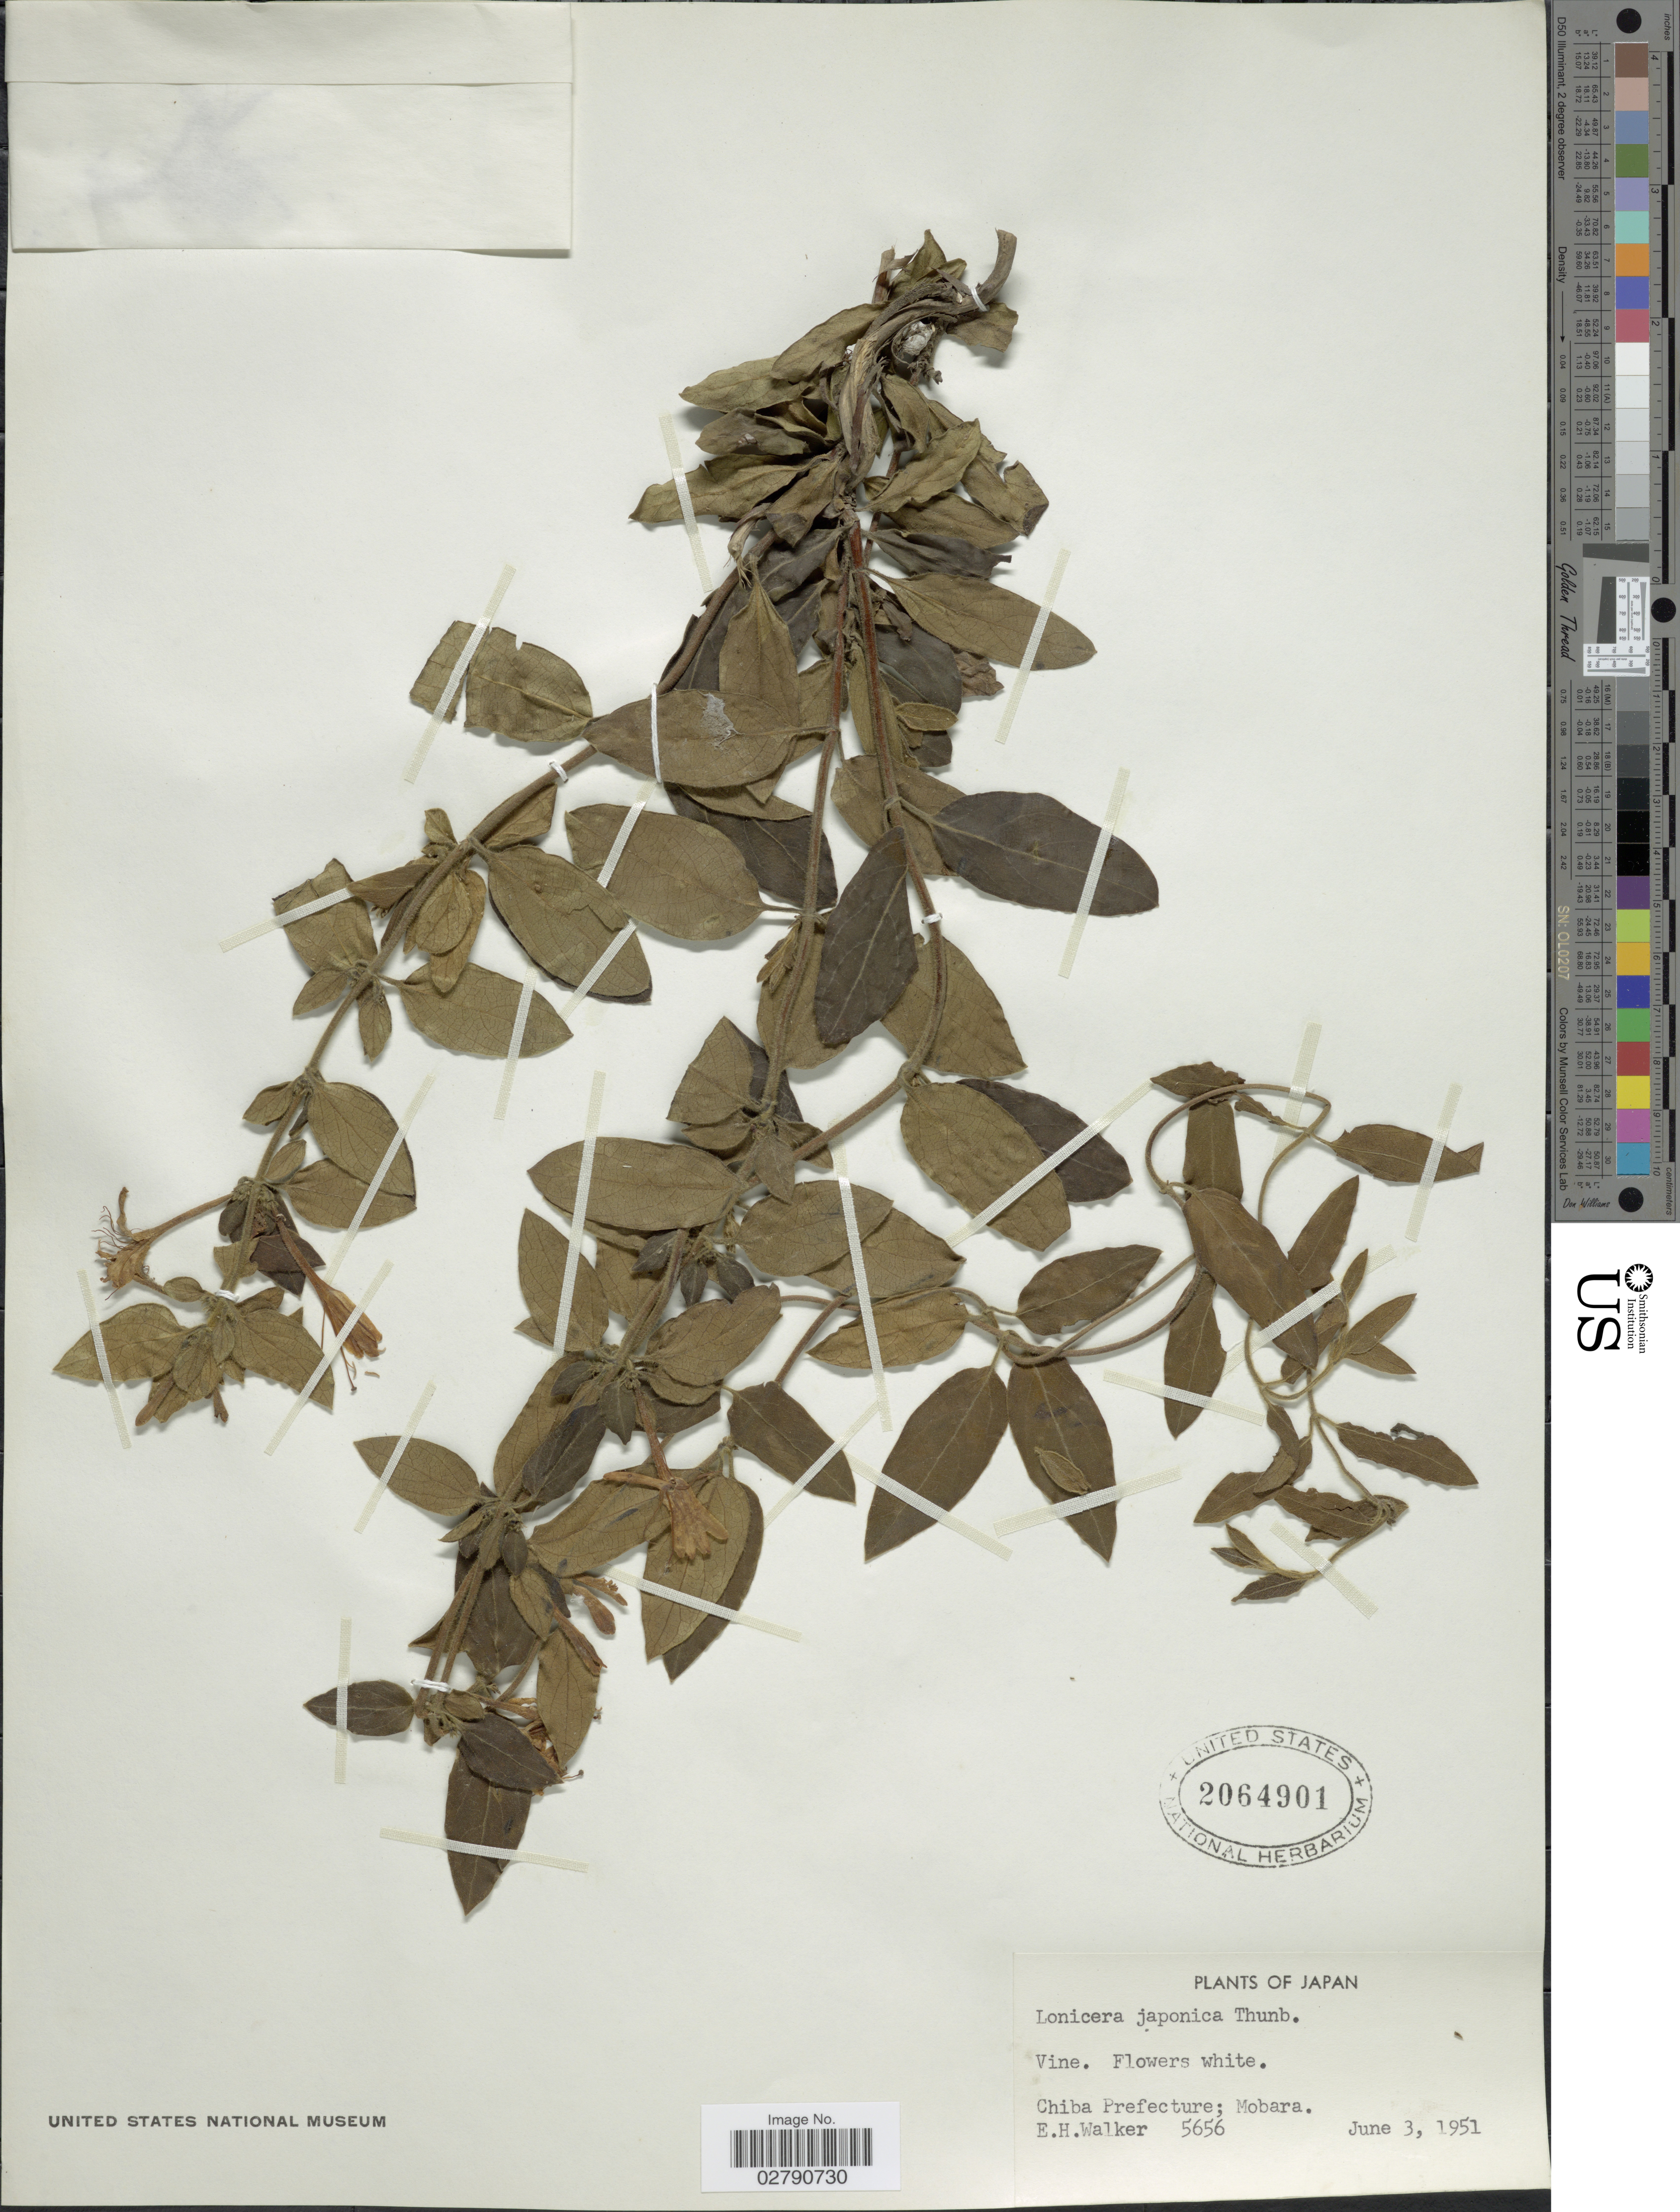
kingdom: Plantae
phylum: Tracheophyta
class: Magnoliopsida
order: Dipsacales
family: Caprifoliaceae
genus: Lonicera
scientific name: Lonicera japonica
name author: Thunb.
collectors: E. H. Walker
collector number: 5656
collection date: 1951-06-03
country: Japan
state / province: Tiba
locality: Chiba Prefecture; Mobara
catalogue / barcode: US 2064901